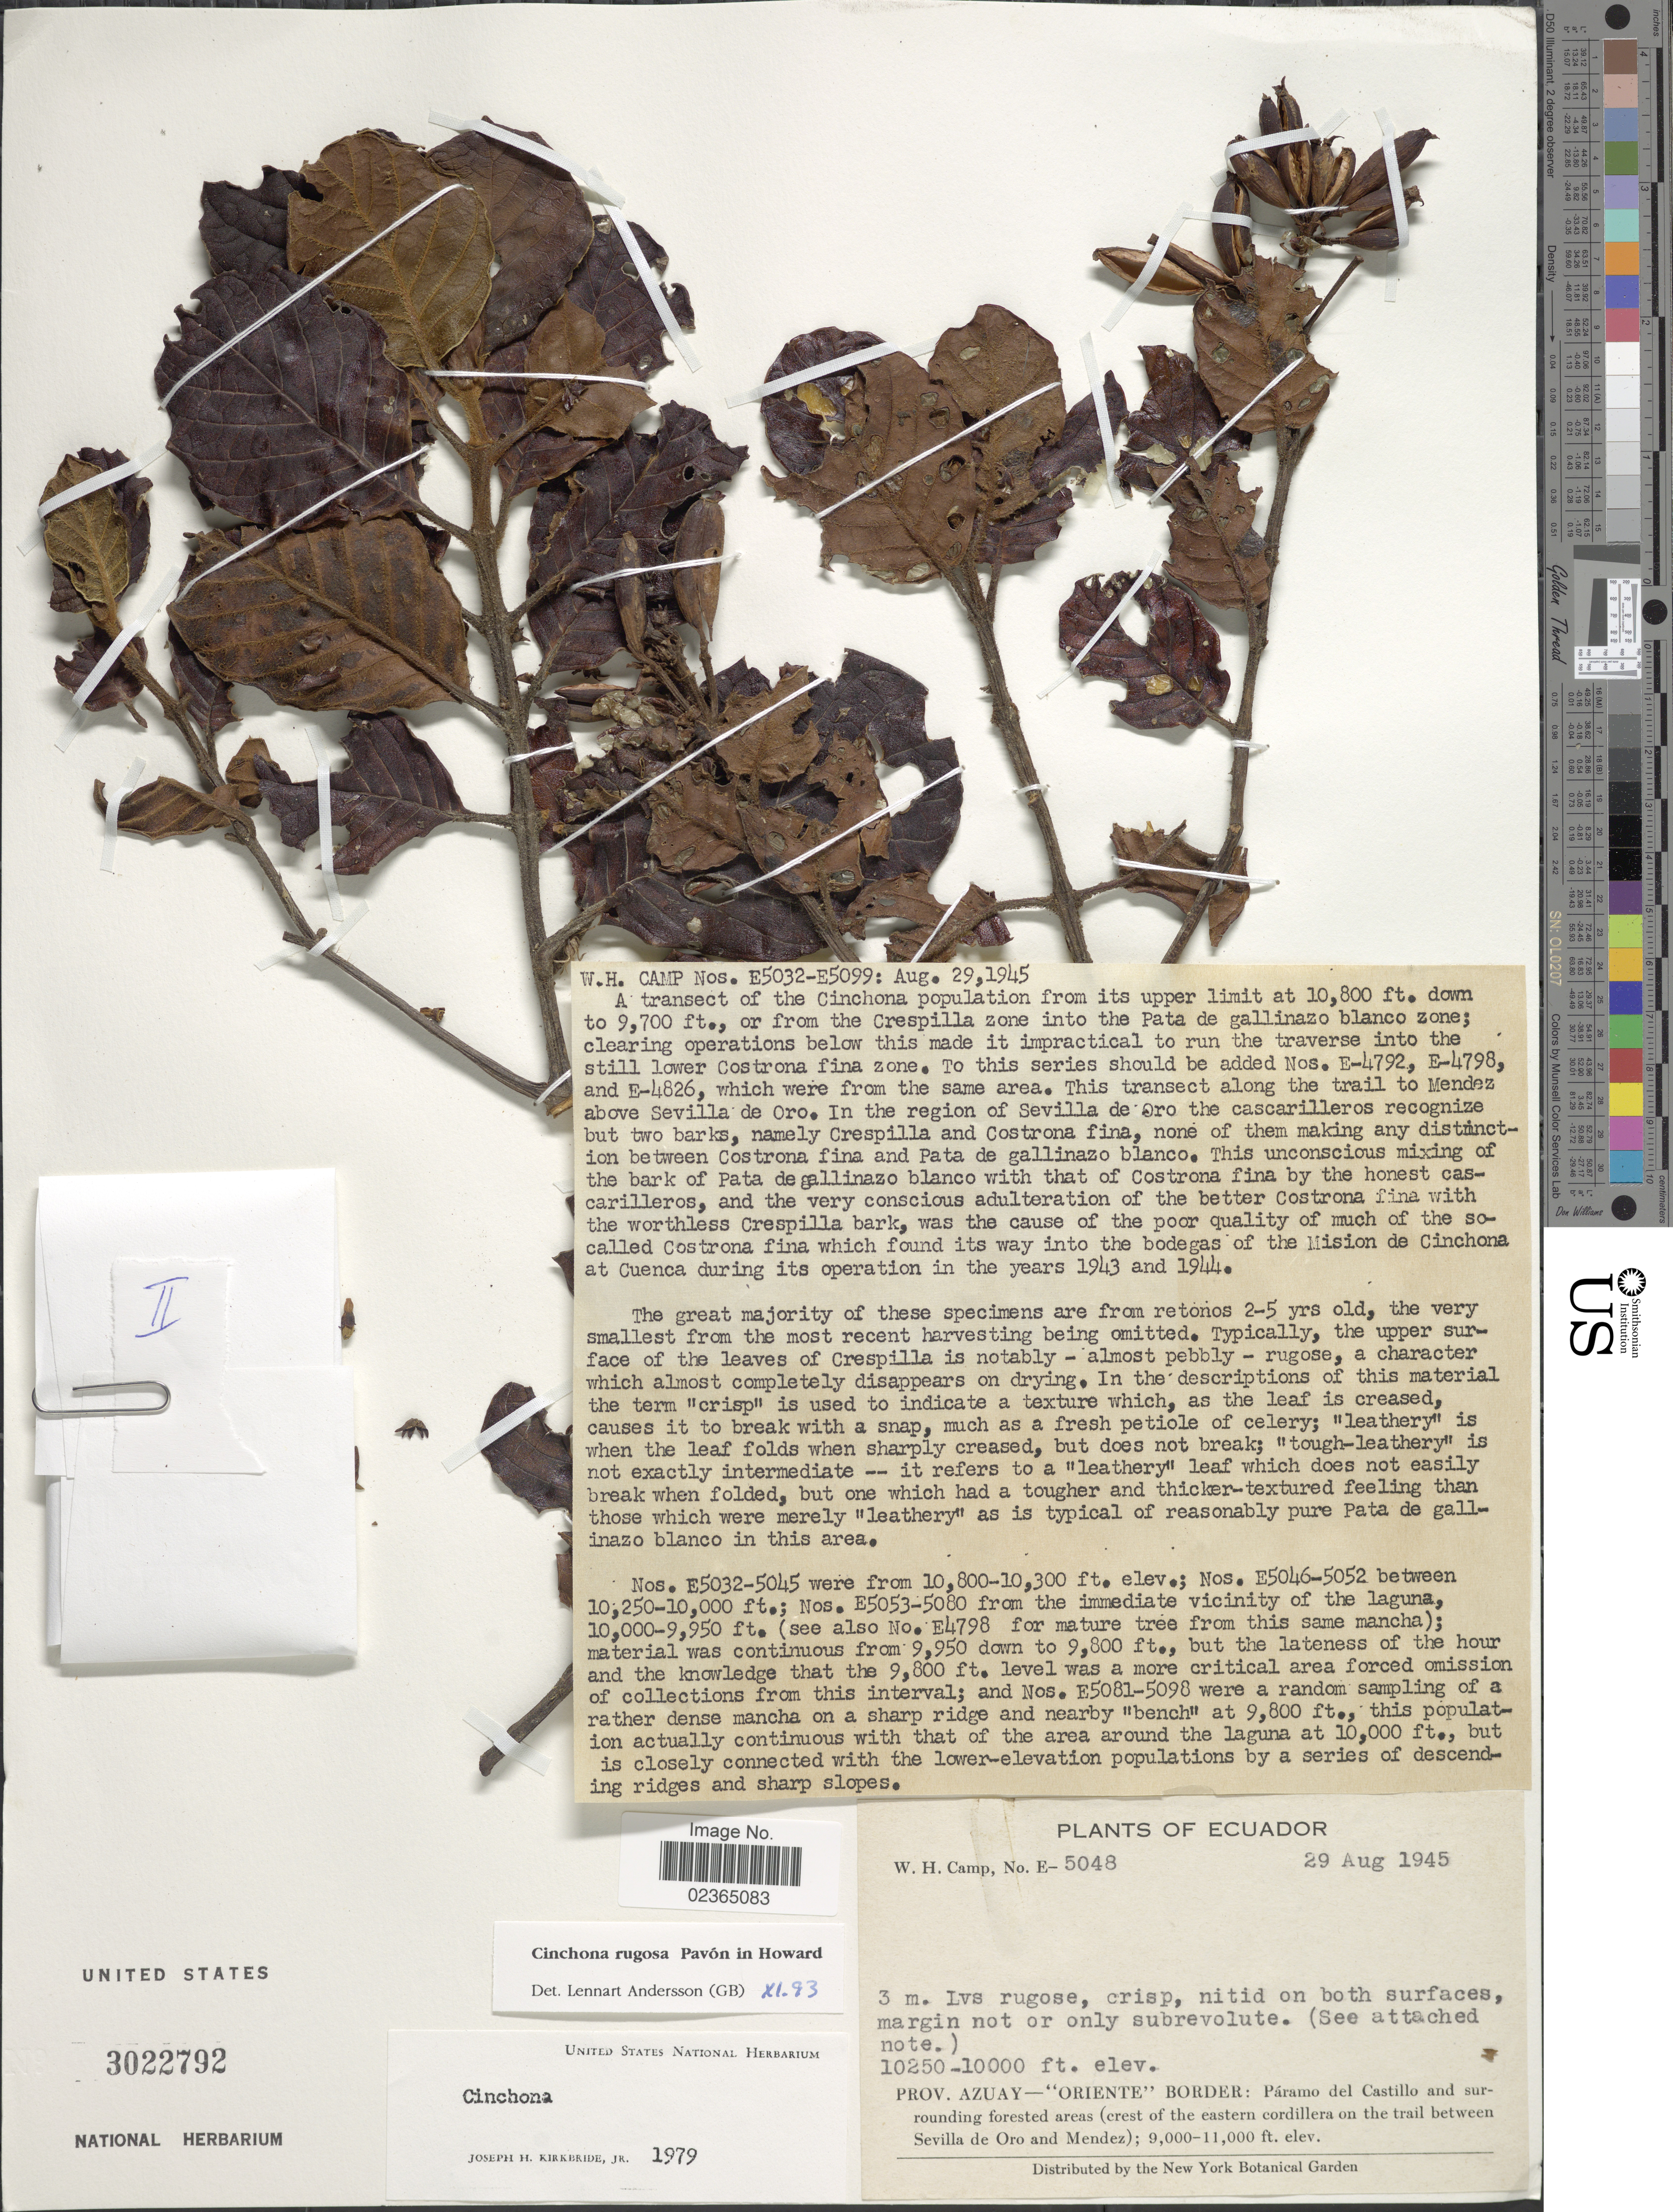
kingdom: Plantae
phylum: Tracheophyta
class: Magnoliopsida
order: Gentianales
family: Rubiaceae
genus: Cinchona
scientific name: Cinchona rugosa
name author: Pav.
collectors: W. H. Camp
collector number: E-5048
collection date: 1945-08-29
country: Ecuador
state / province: Azuay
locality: Oriente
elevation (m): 3048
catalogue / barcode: US 3022792